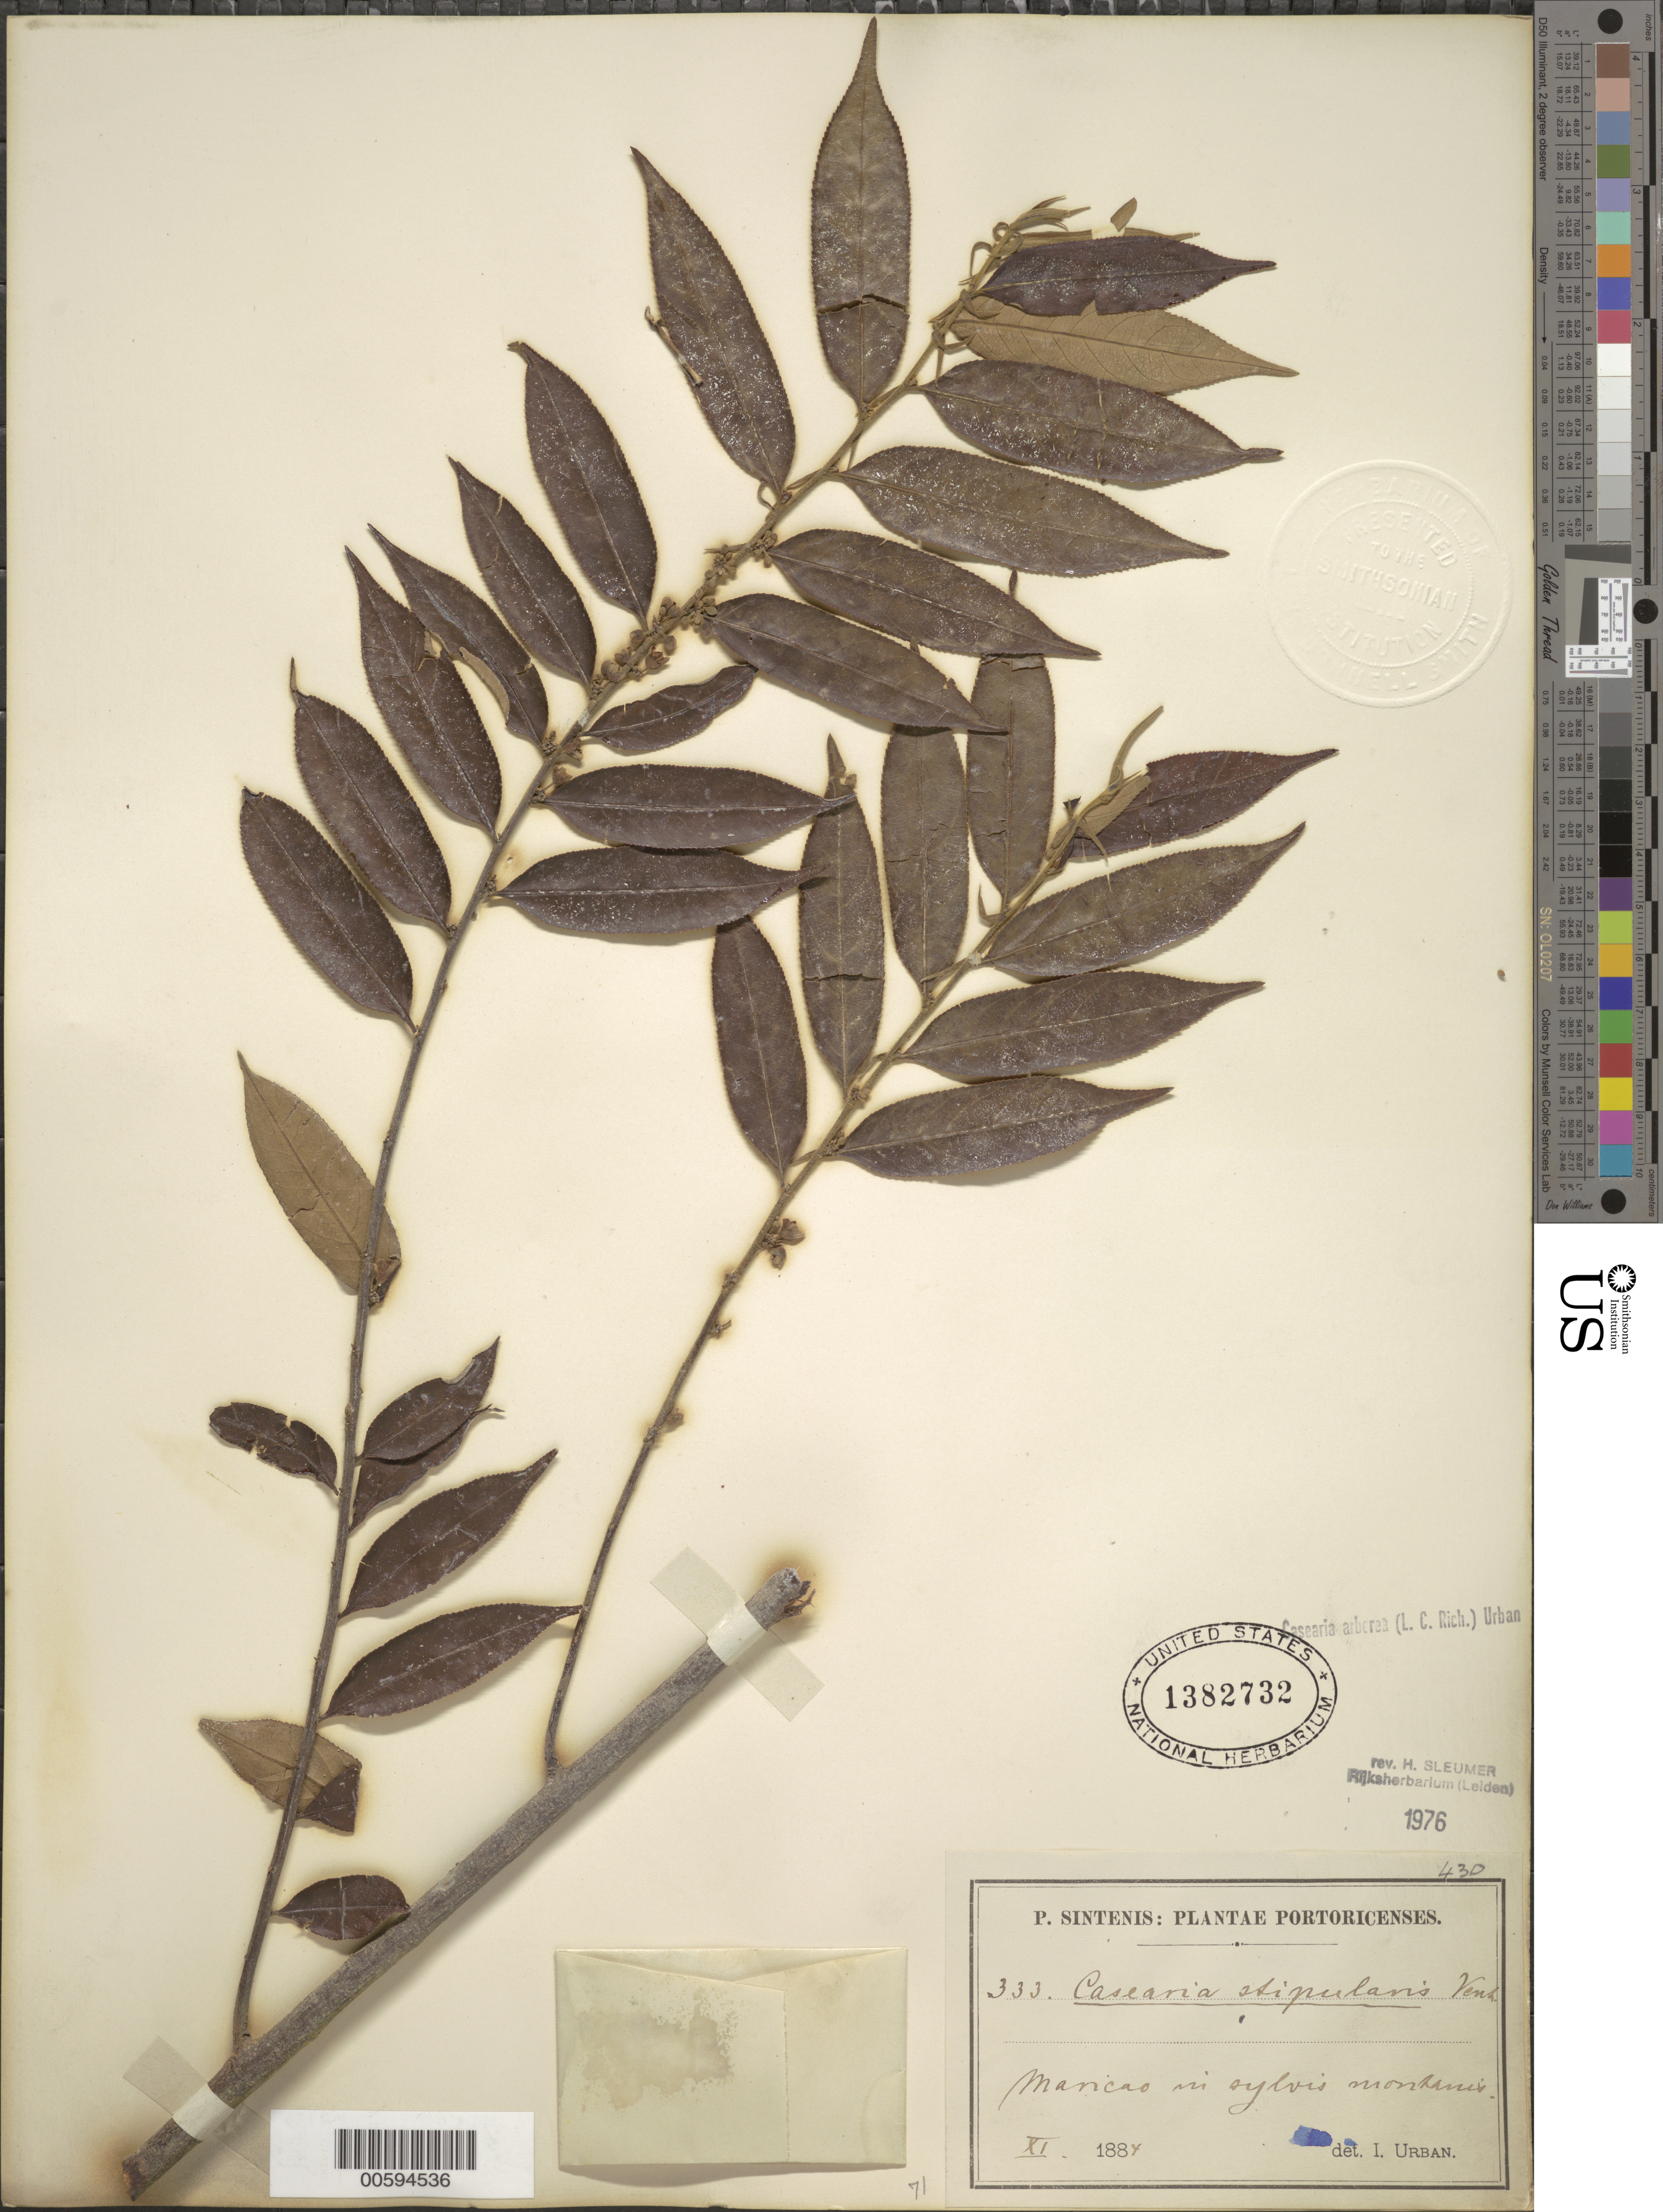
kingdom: Plantae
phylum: Tracheophyta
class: Magnoliopsida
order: Malpighiales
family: Salicaceae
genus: Casearia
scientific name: Casearia arborea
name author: (Rich.) Urb.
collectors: P. Sintenis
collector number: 333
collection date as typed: Nov 1884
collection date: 1884-11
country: Puerto Rico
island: Greater Antilles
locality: Maricao in sylvis montanis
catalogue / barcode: US 1382732